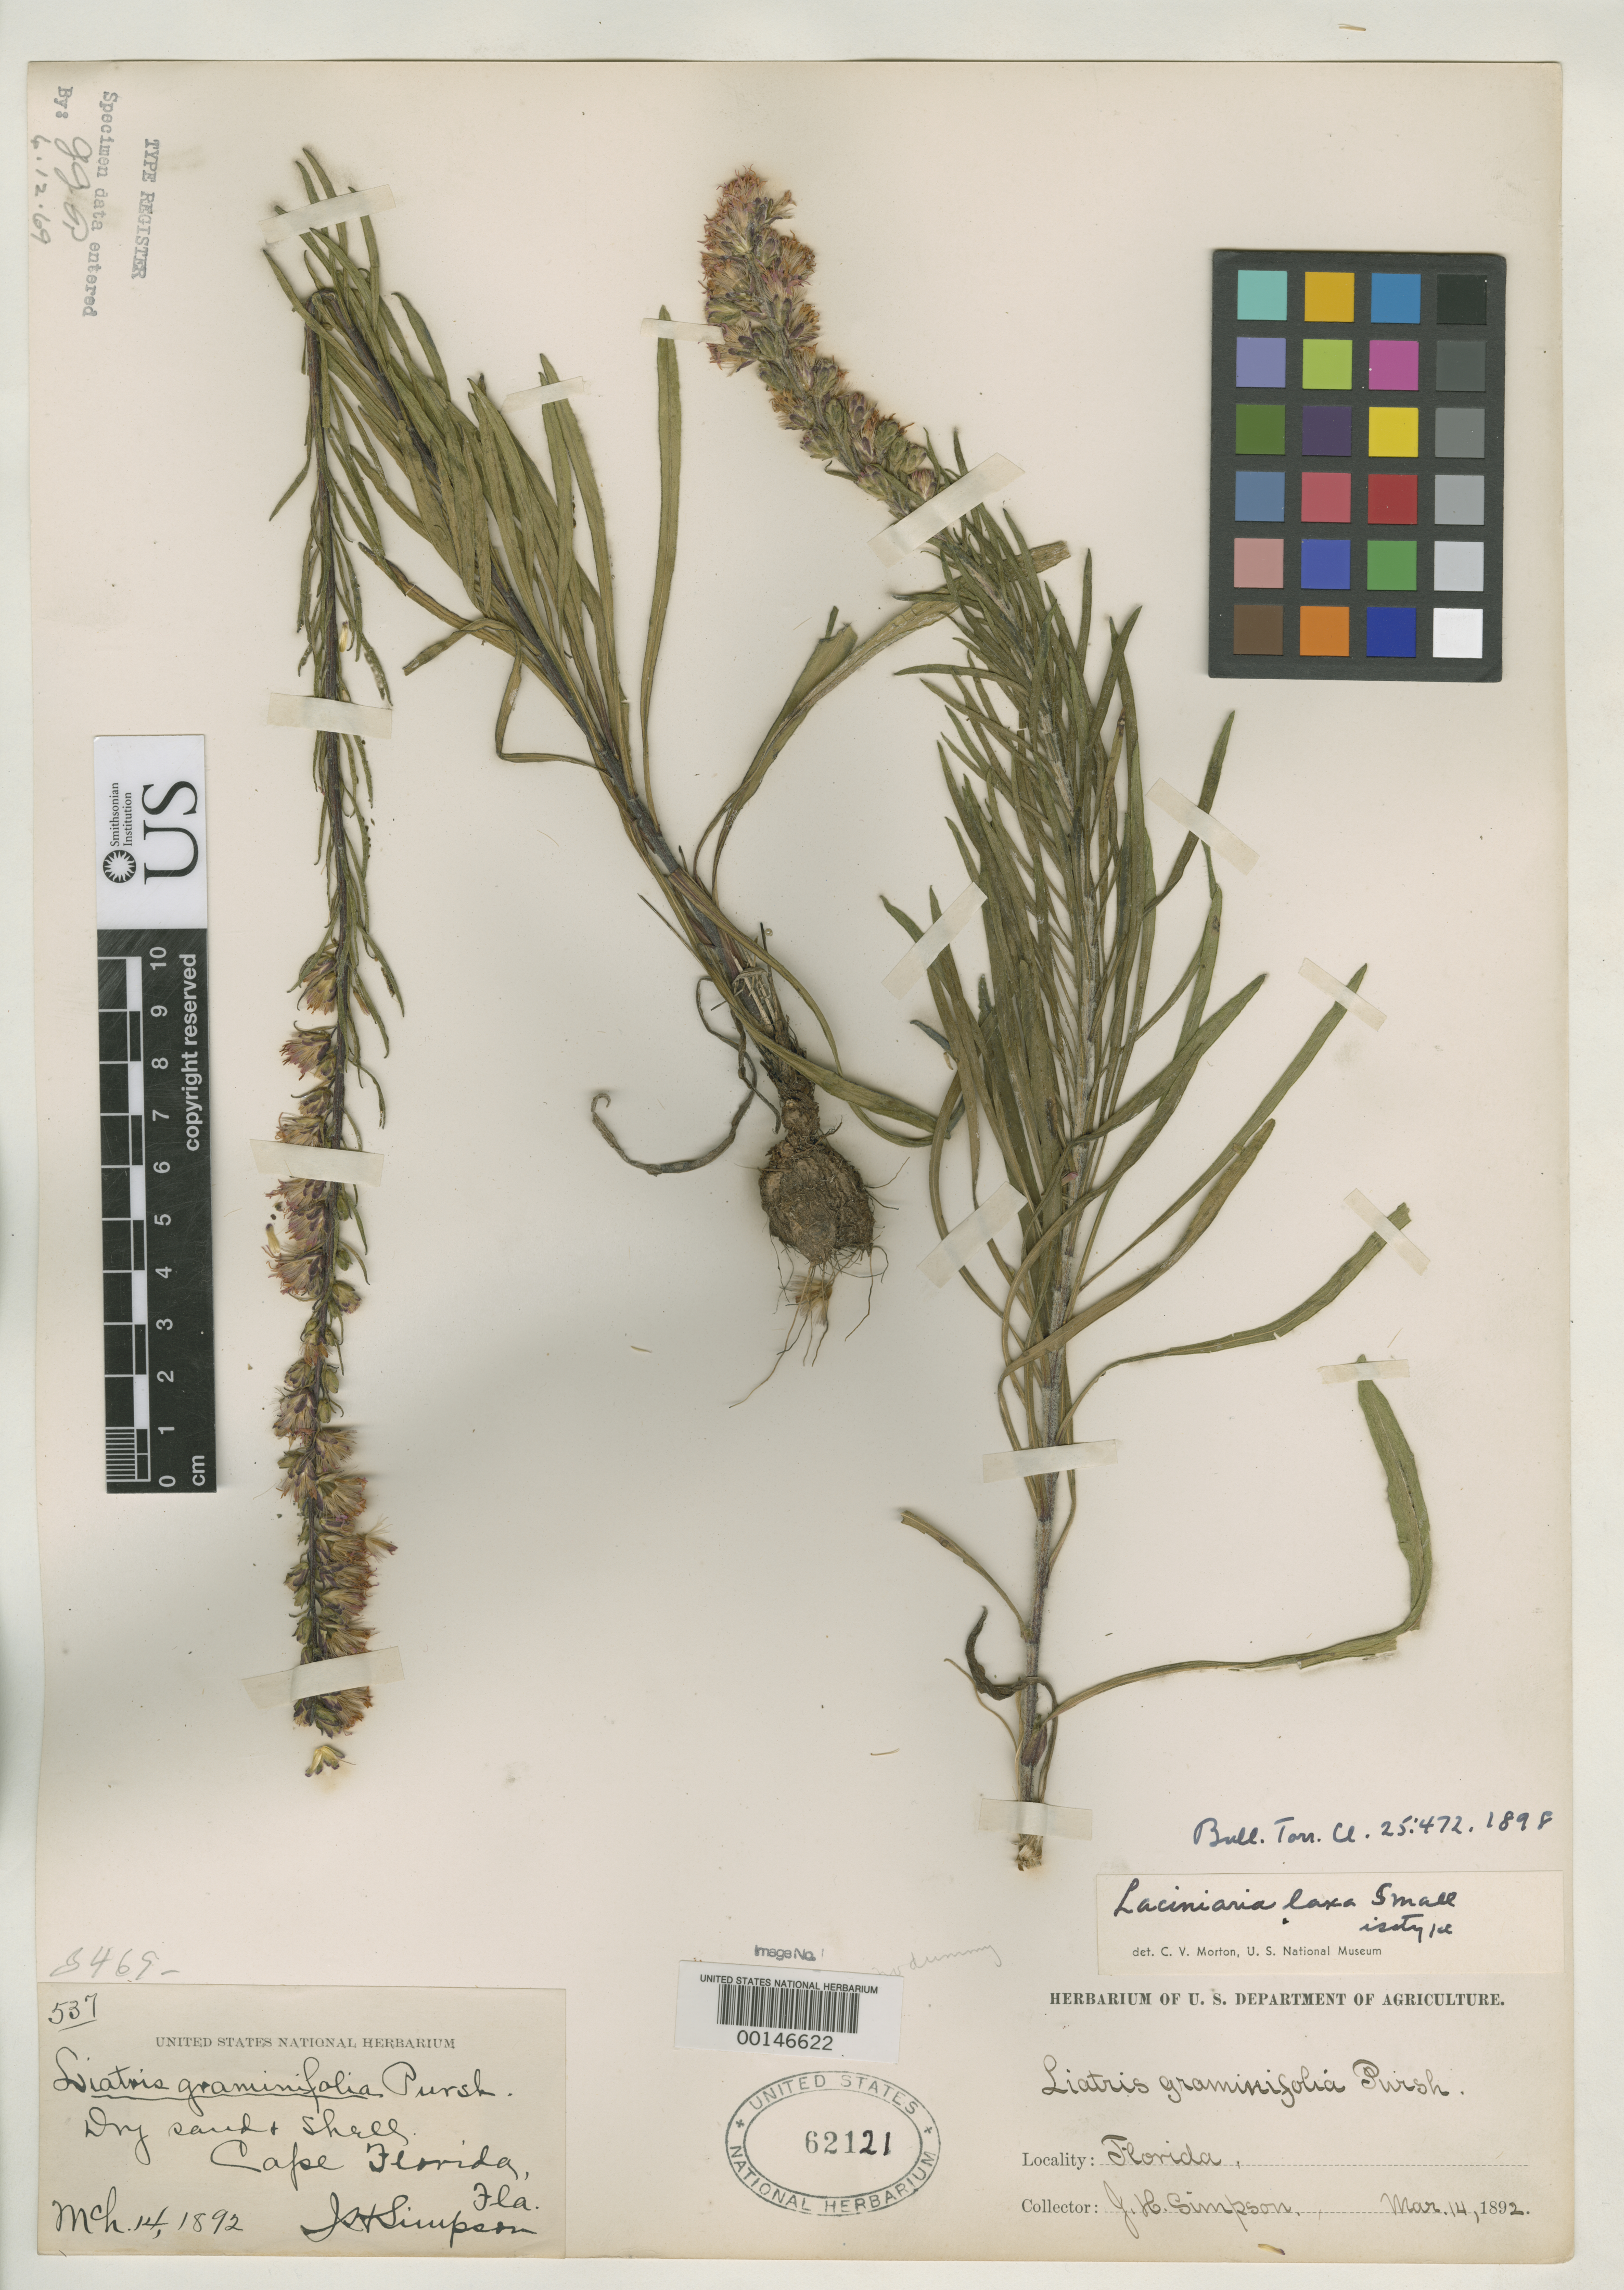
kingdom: Plantae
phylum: Tracheophyta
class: Magnoliopsida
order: Asterales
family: Asteraceae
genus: Lacinaria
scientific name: Lacinaria laxa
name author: Small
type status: Isotype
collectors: J. H. Simpson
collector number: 537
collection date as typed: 14 Mar 1892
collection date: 1892-03-14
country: United States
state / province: Florida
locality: Cape Florida.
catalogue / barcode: US 62121